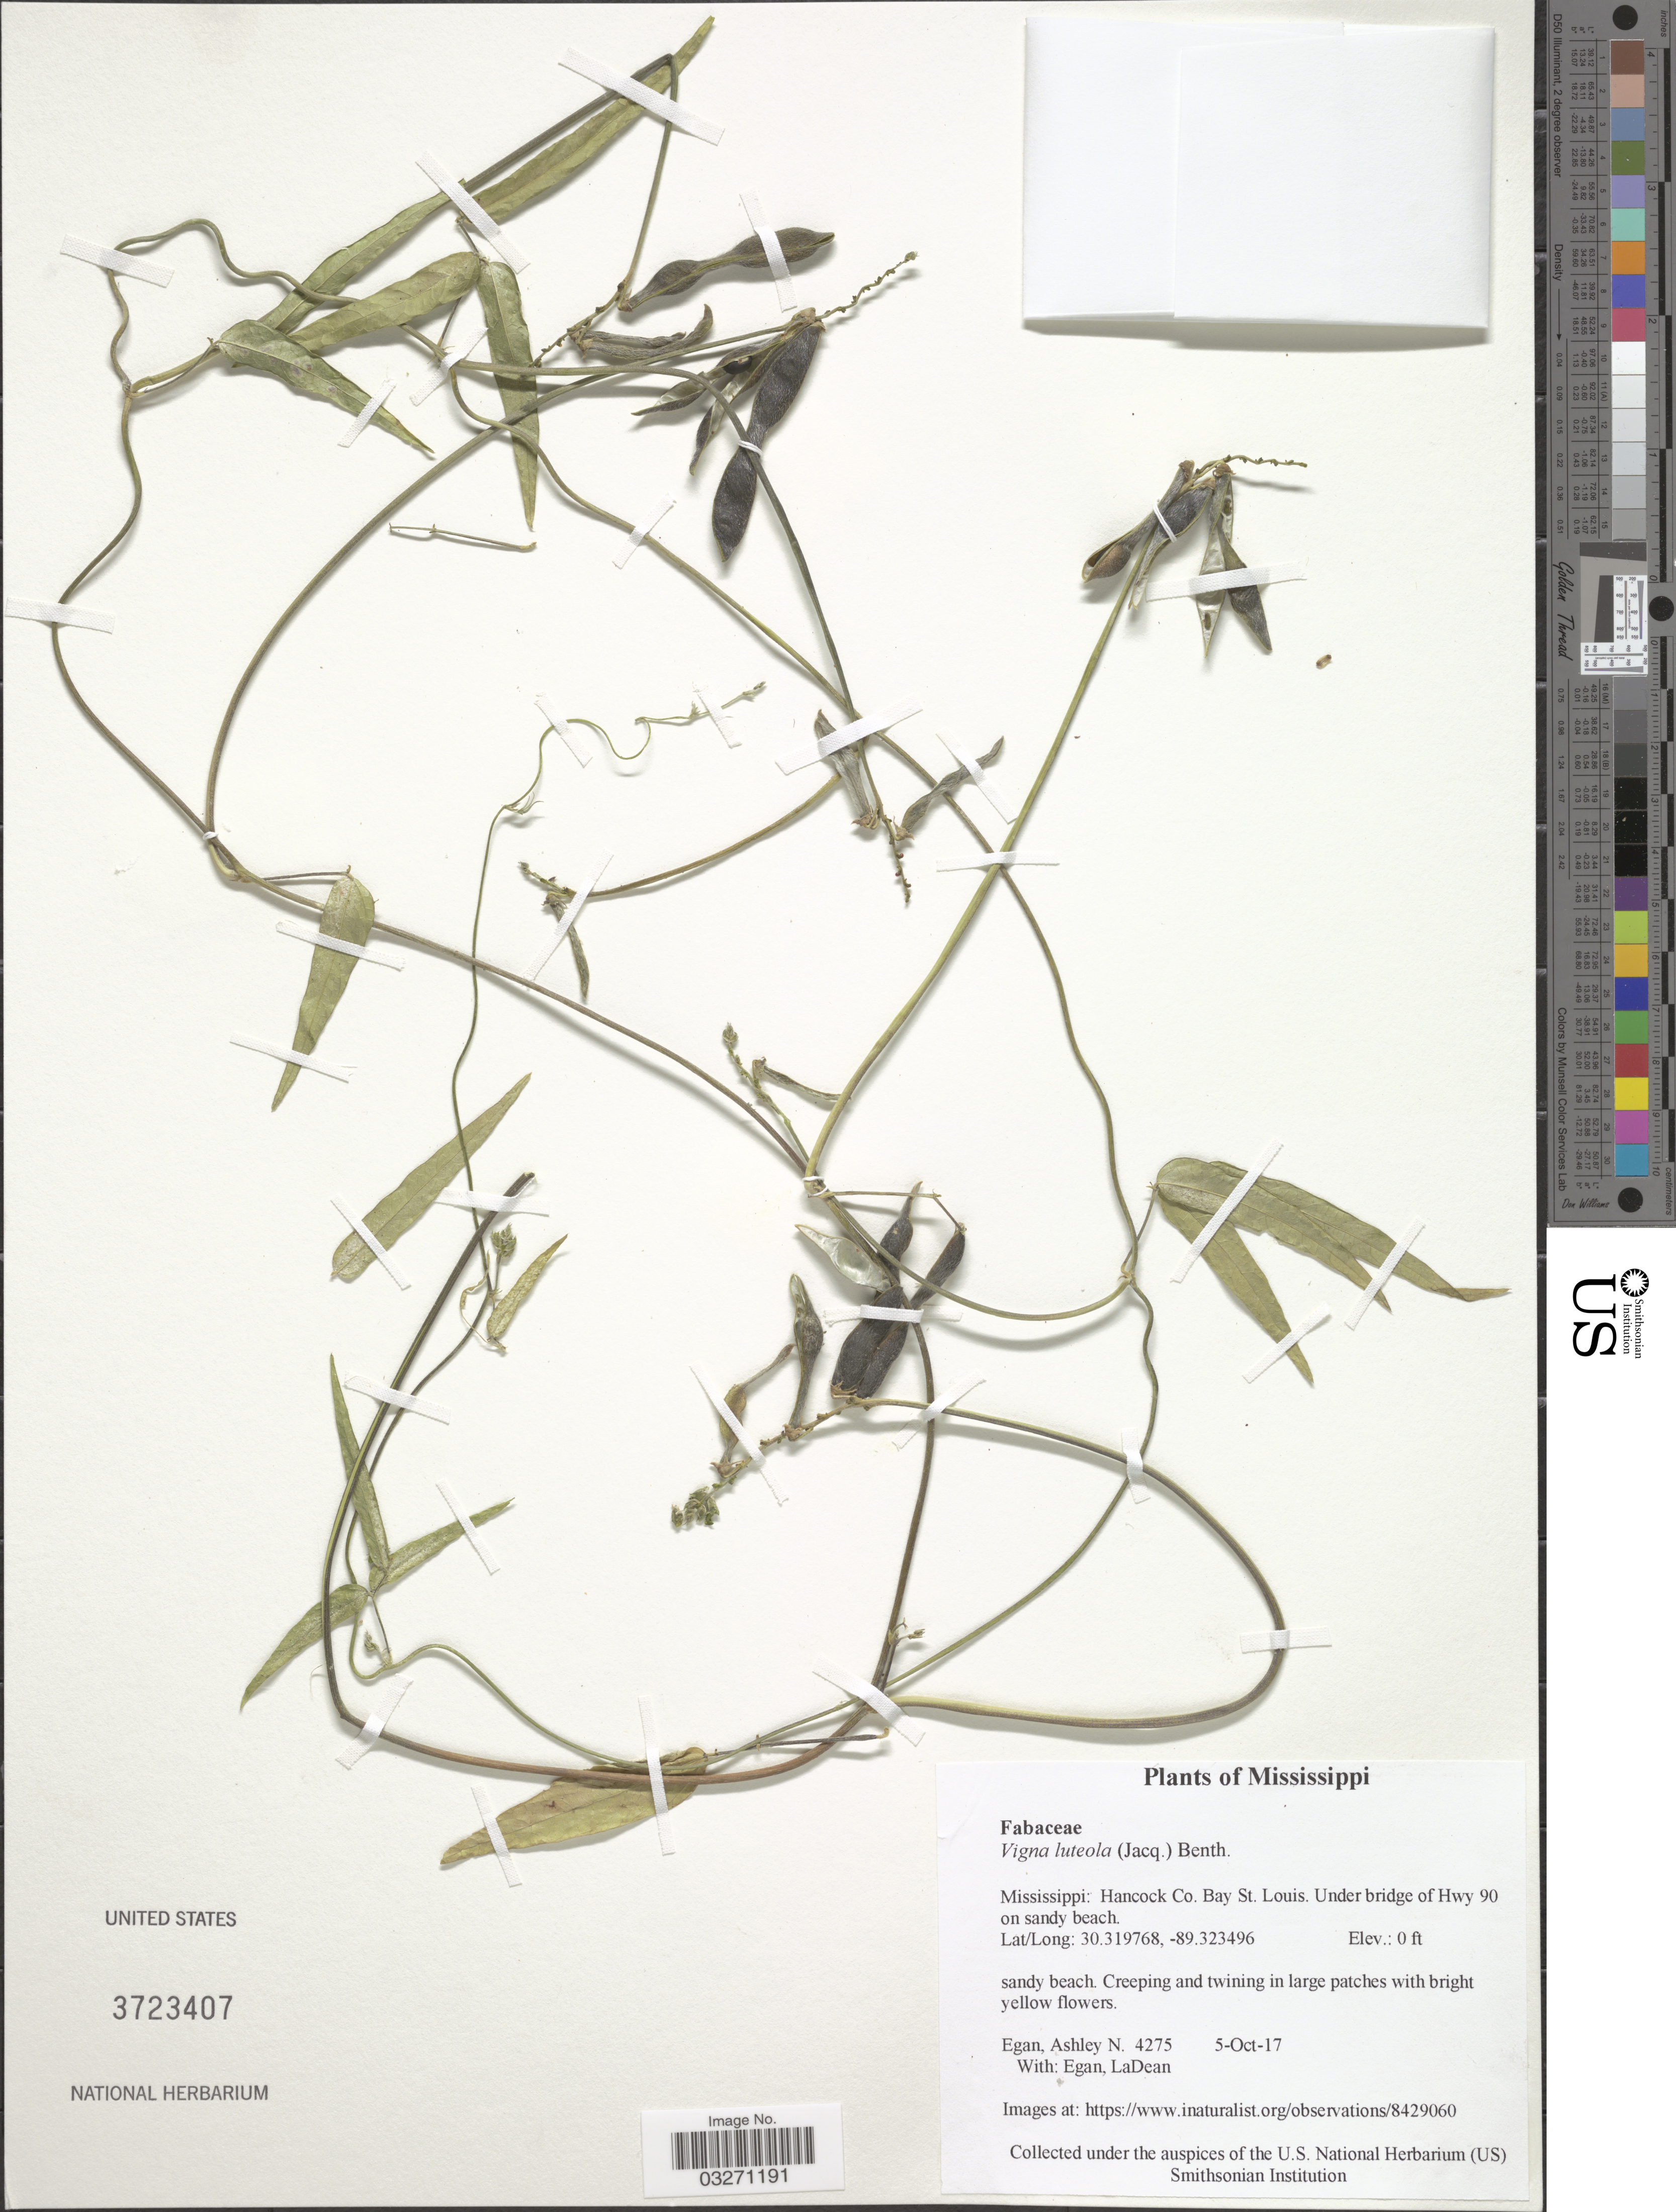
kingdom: Plantae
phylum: Tracheophyta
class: Magnoliopsida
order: Fabales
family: Fabaceae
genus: Vigna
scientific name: Vigna luteola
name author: (Jacq.) Benth.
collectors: A. N. Egan & E. Ladean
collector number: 4275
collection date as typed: Transcribed d/m/y: 5/10/17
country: United States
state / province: Mississippi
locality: Hancock Co. Bay St. Louis. Under bridge of Hwy 90 on sandy beach.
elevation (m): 0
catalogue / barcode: US 3723407